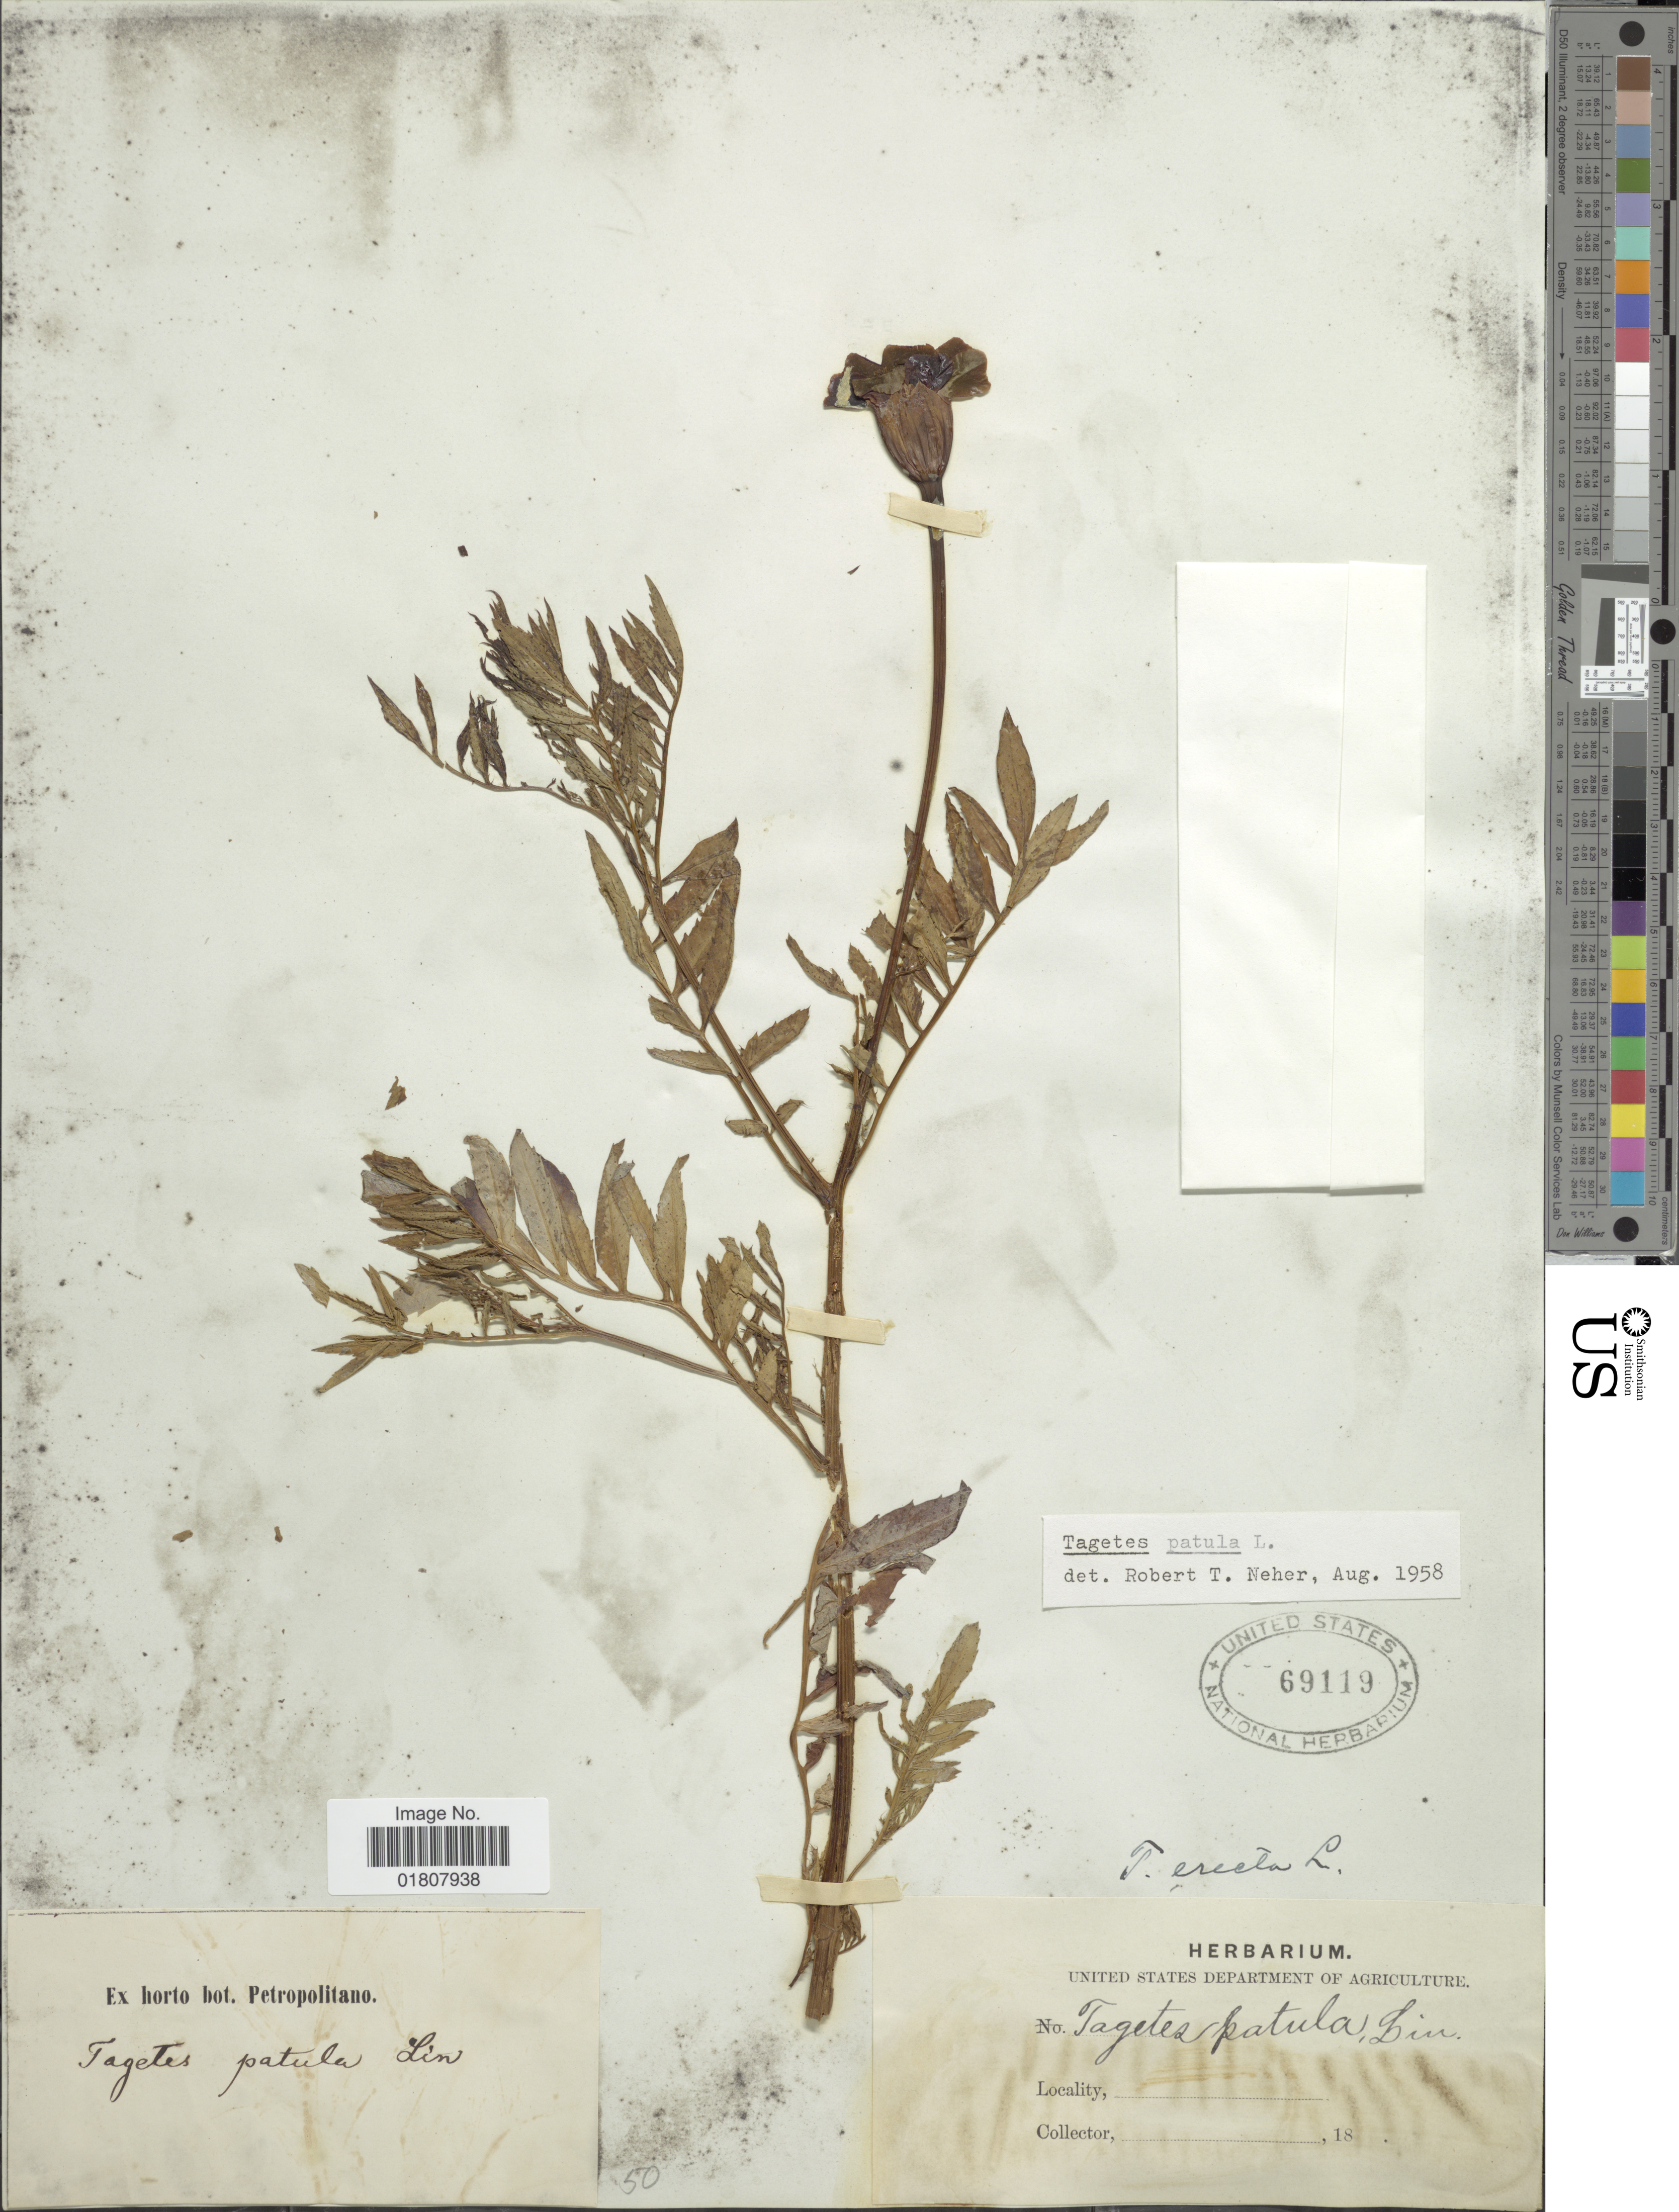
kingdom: Plantae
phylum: Tracheophyta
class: Magnoliopsida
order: Asterales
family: Asteraceae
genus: Tagetes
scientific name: Tagetes patula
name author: L.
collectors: ex Horto Bot. Petropolitano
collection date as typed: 18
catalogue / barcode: US 69119